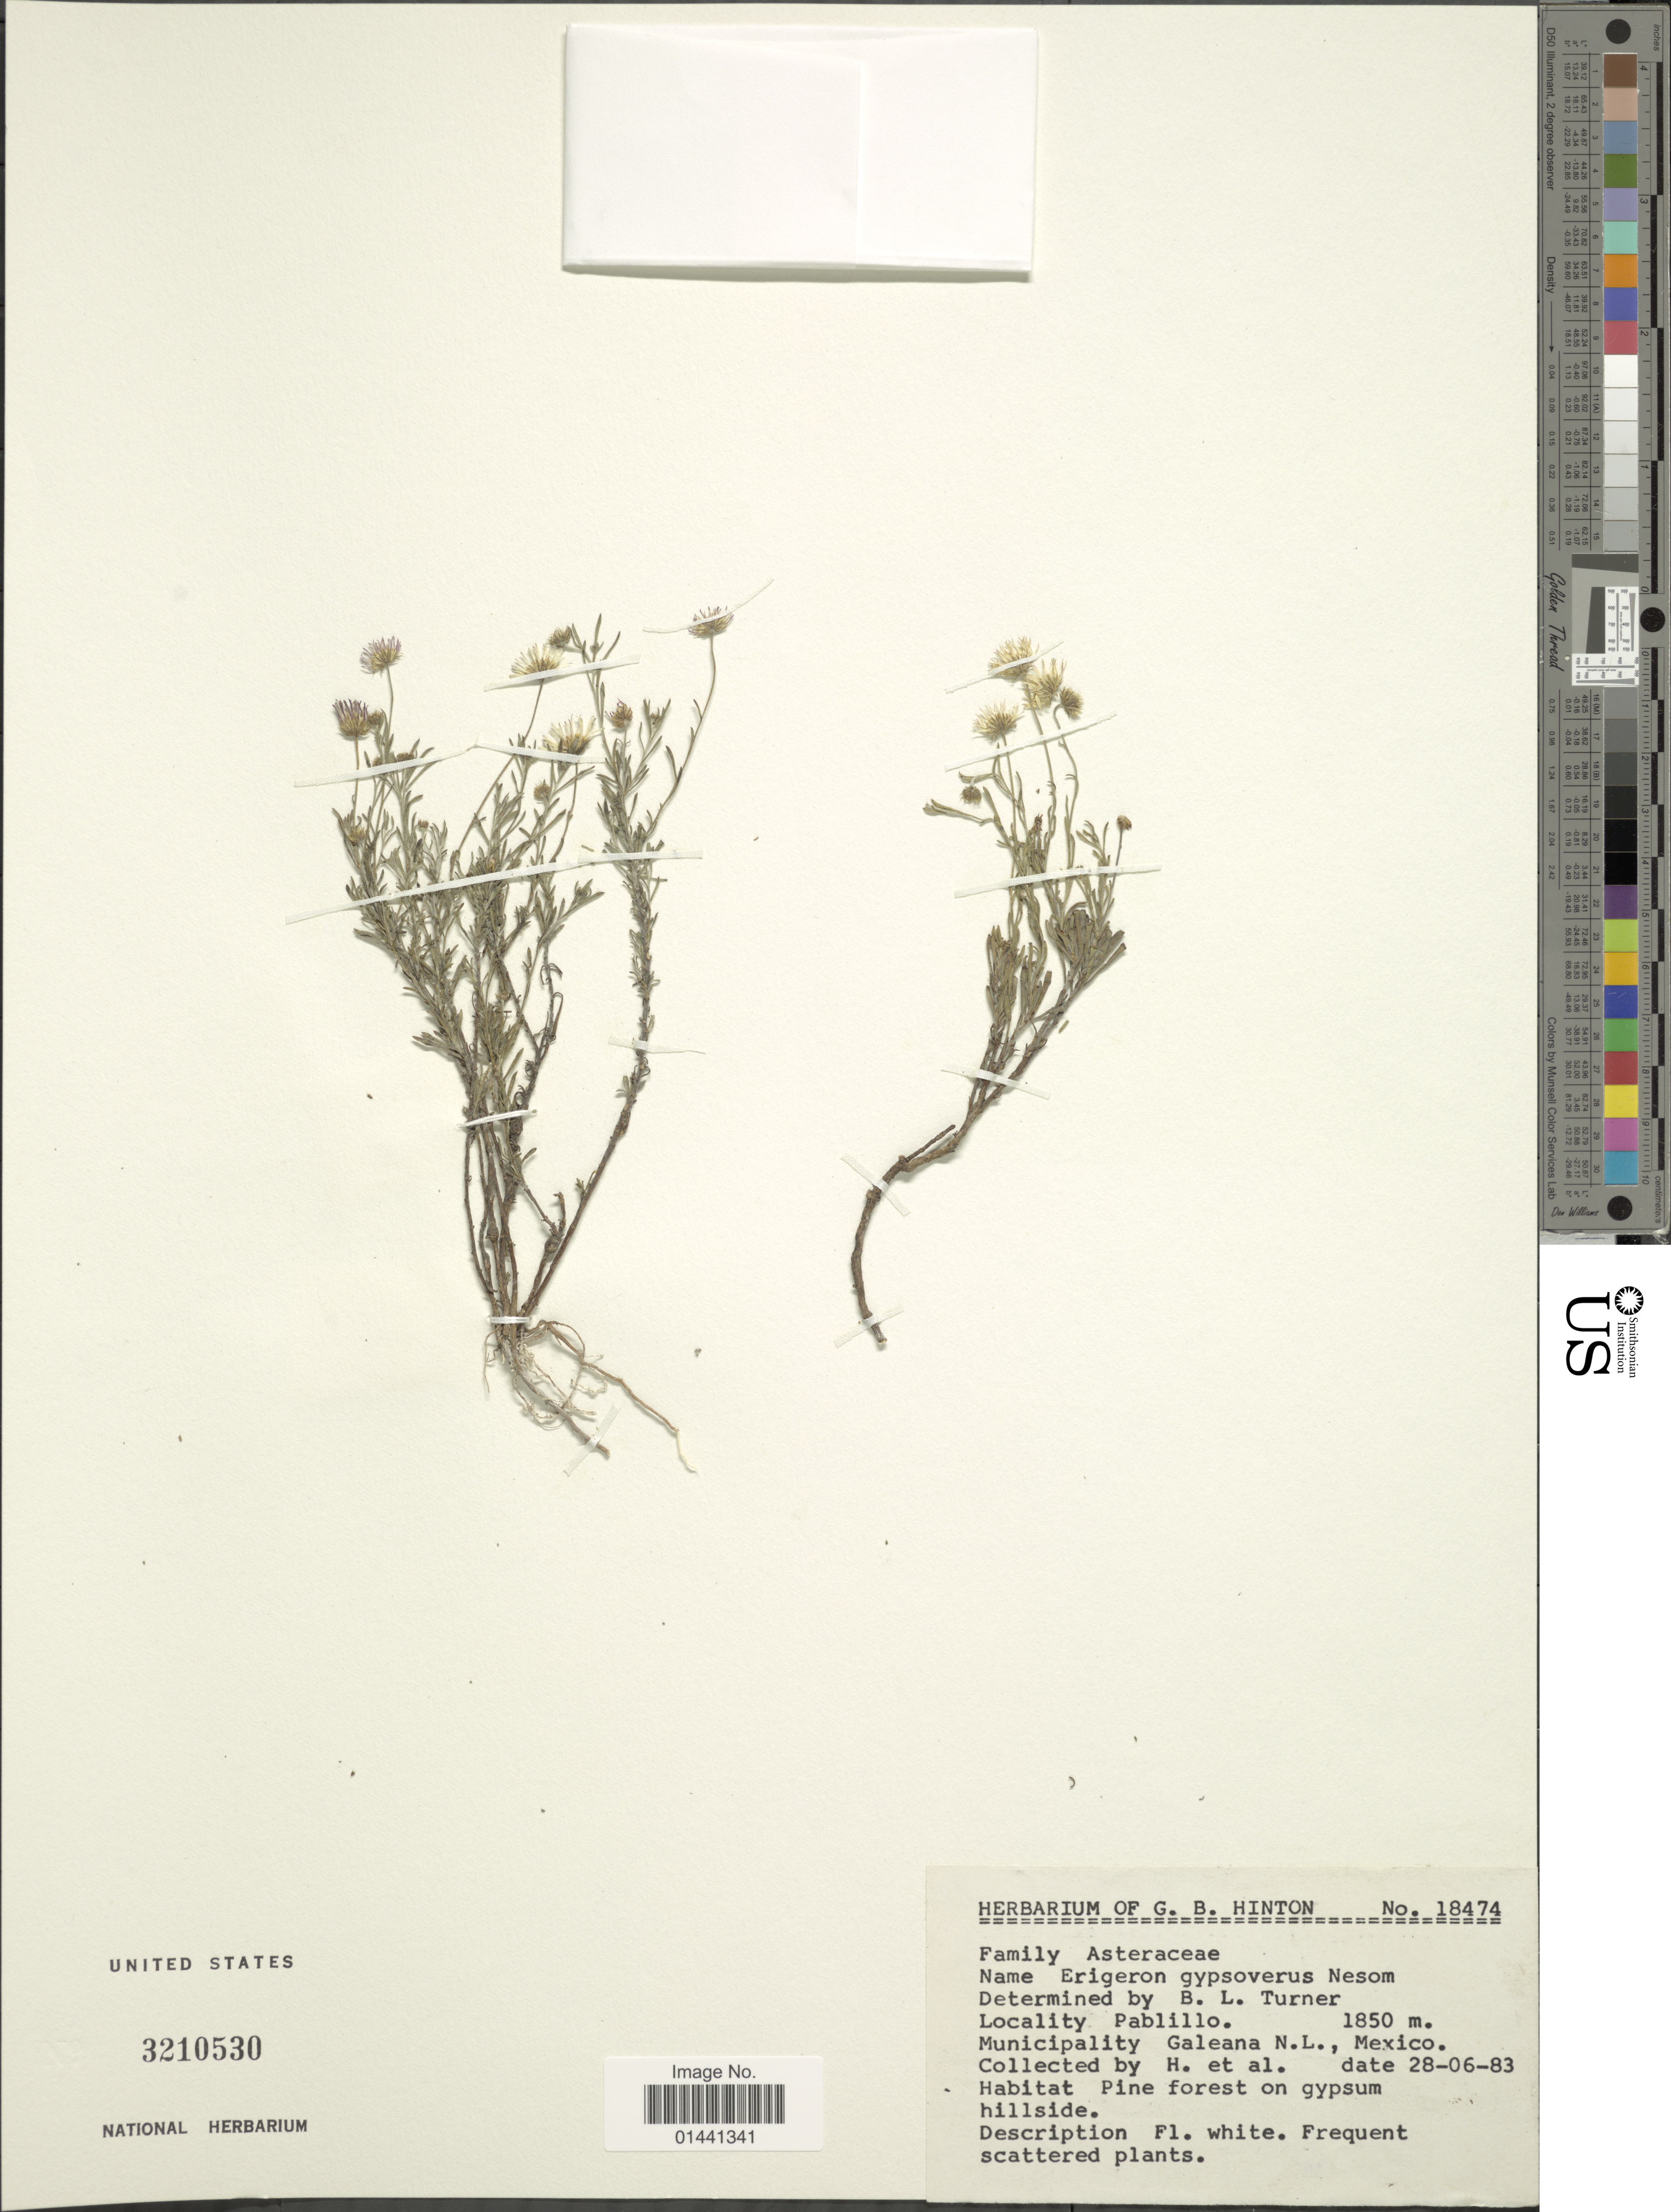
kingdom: Plantae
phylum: Tracheophyta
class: Magnoliopsida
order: Asterales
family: Asteraceae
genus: Erigeron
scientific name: Erigeron gypsoverus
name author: G.L. Nesom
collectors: G. B. Hinton & et al.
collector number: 18474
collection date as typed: Transcribed d/m/y: 28/6/83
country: Mexico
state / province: Nuevo León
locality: Pablillo, Galeana, Pine forest on gypsum hillside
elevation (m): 1850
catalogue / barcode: US 3210530